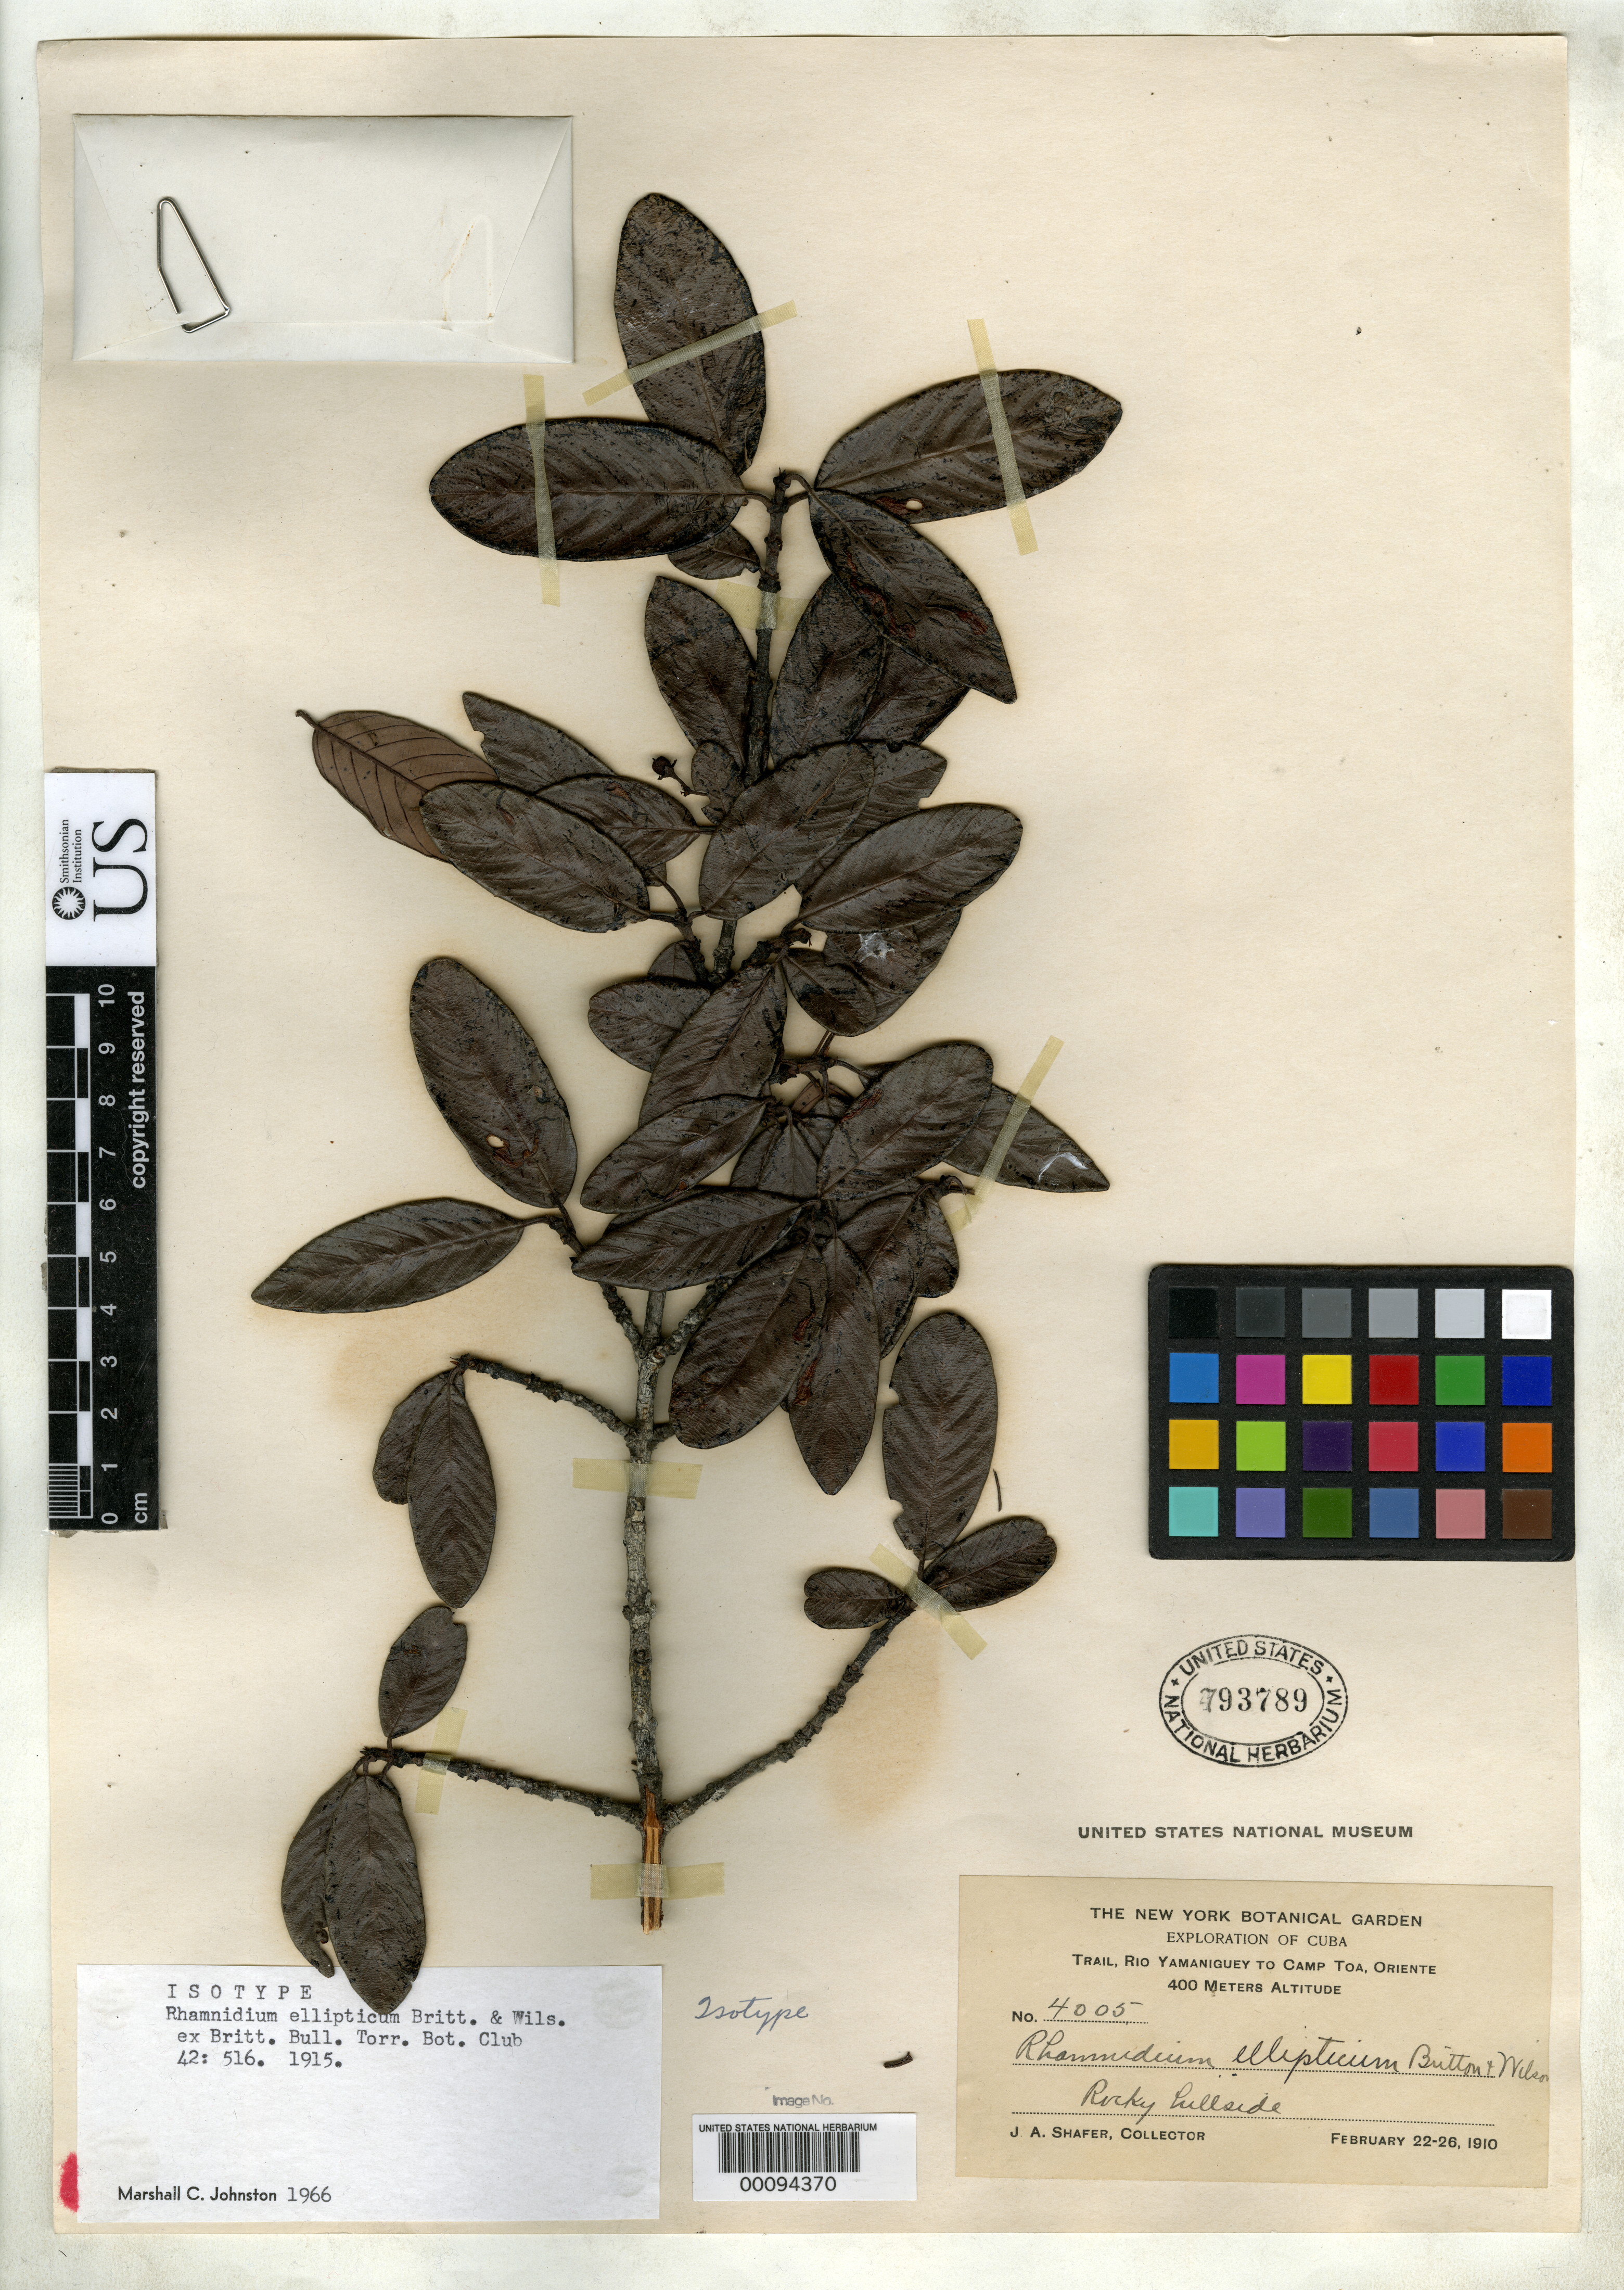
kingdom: Plantae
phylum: Tracheophyta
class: Magnoliopsida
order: Rosales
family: Rhamnaceae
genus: Rhamnidium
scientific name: Rhamnidium ellipticum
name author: Britton & P. Wilson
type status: Isotype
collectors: J. A. Shafer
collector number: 4005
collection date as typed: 22 Feb 1910 to 26 Feb 1910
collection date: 1910-02-22/1910-02-26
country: Cuba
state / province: Oriente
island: Greater Antilles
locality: Rio Yamaniguey to Camp Toa.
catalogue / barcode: US 793789